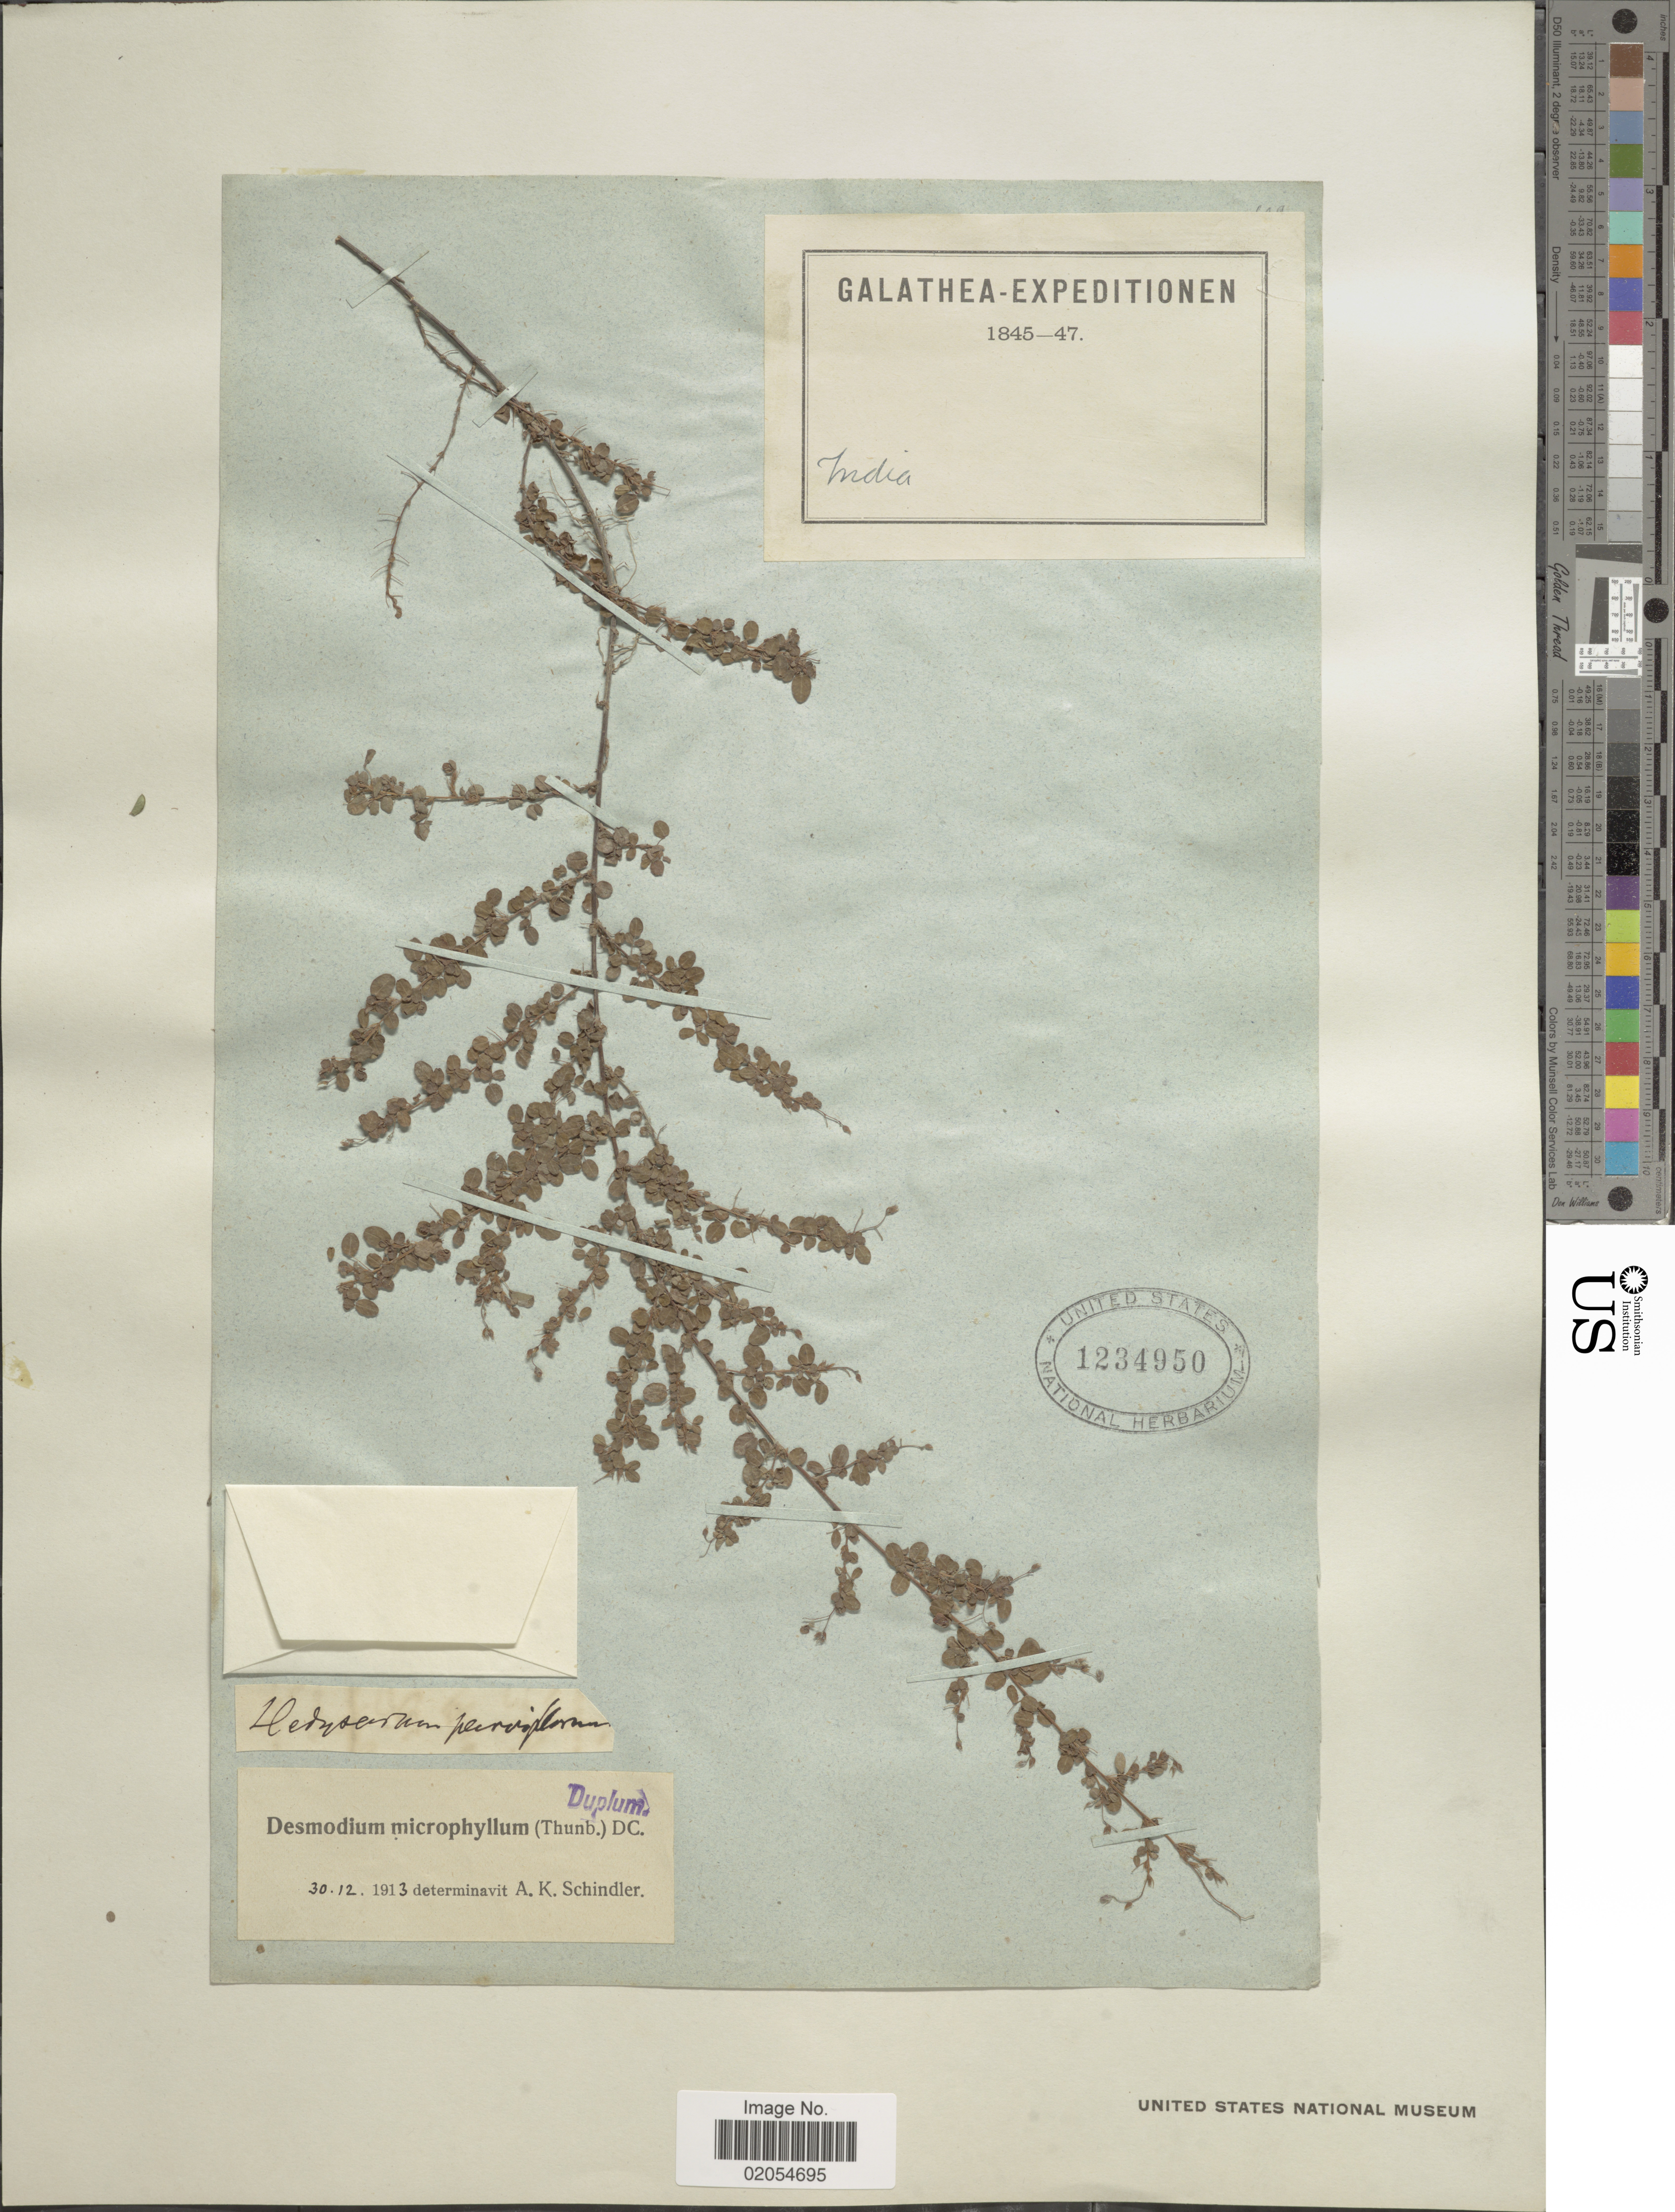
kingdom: Plantae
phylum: Tracheophyta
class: Magnoliopsida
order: Fabales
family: Fabaceae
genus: Leptodesmia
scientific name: Leptodesmia microphylla var. microphylla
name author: (Thunb.) H. Ohashi & K. Ohashi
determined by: Strong, Mark T., (BOT), Smithsonian Institution - National Museum of Natural History (UNITED STATES)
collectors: Galathea Expedition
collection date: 1845/1847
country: India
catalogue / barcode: US 1234950